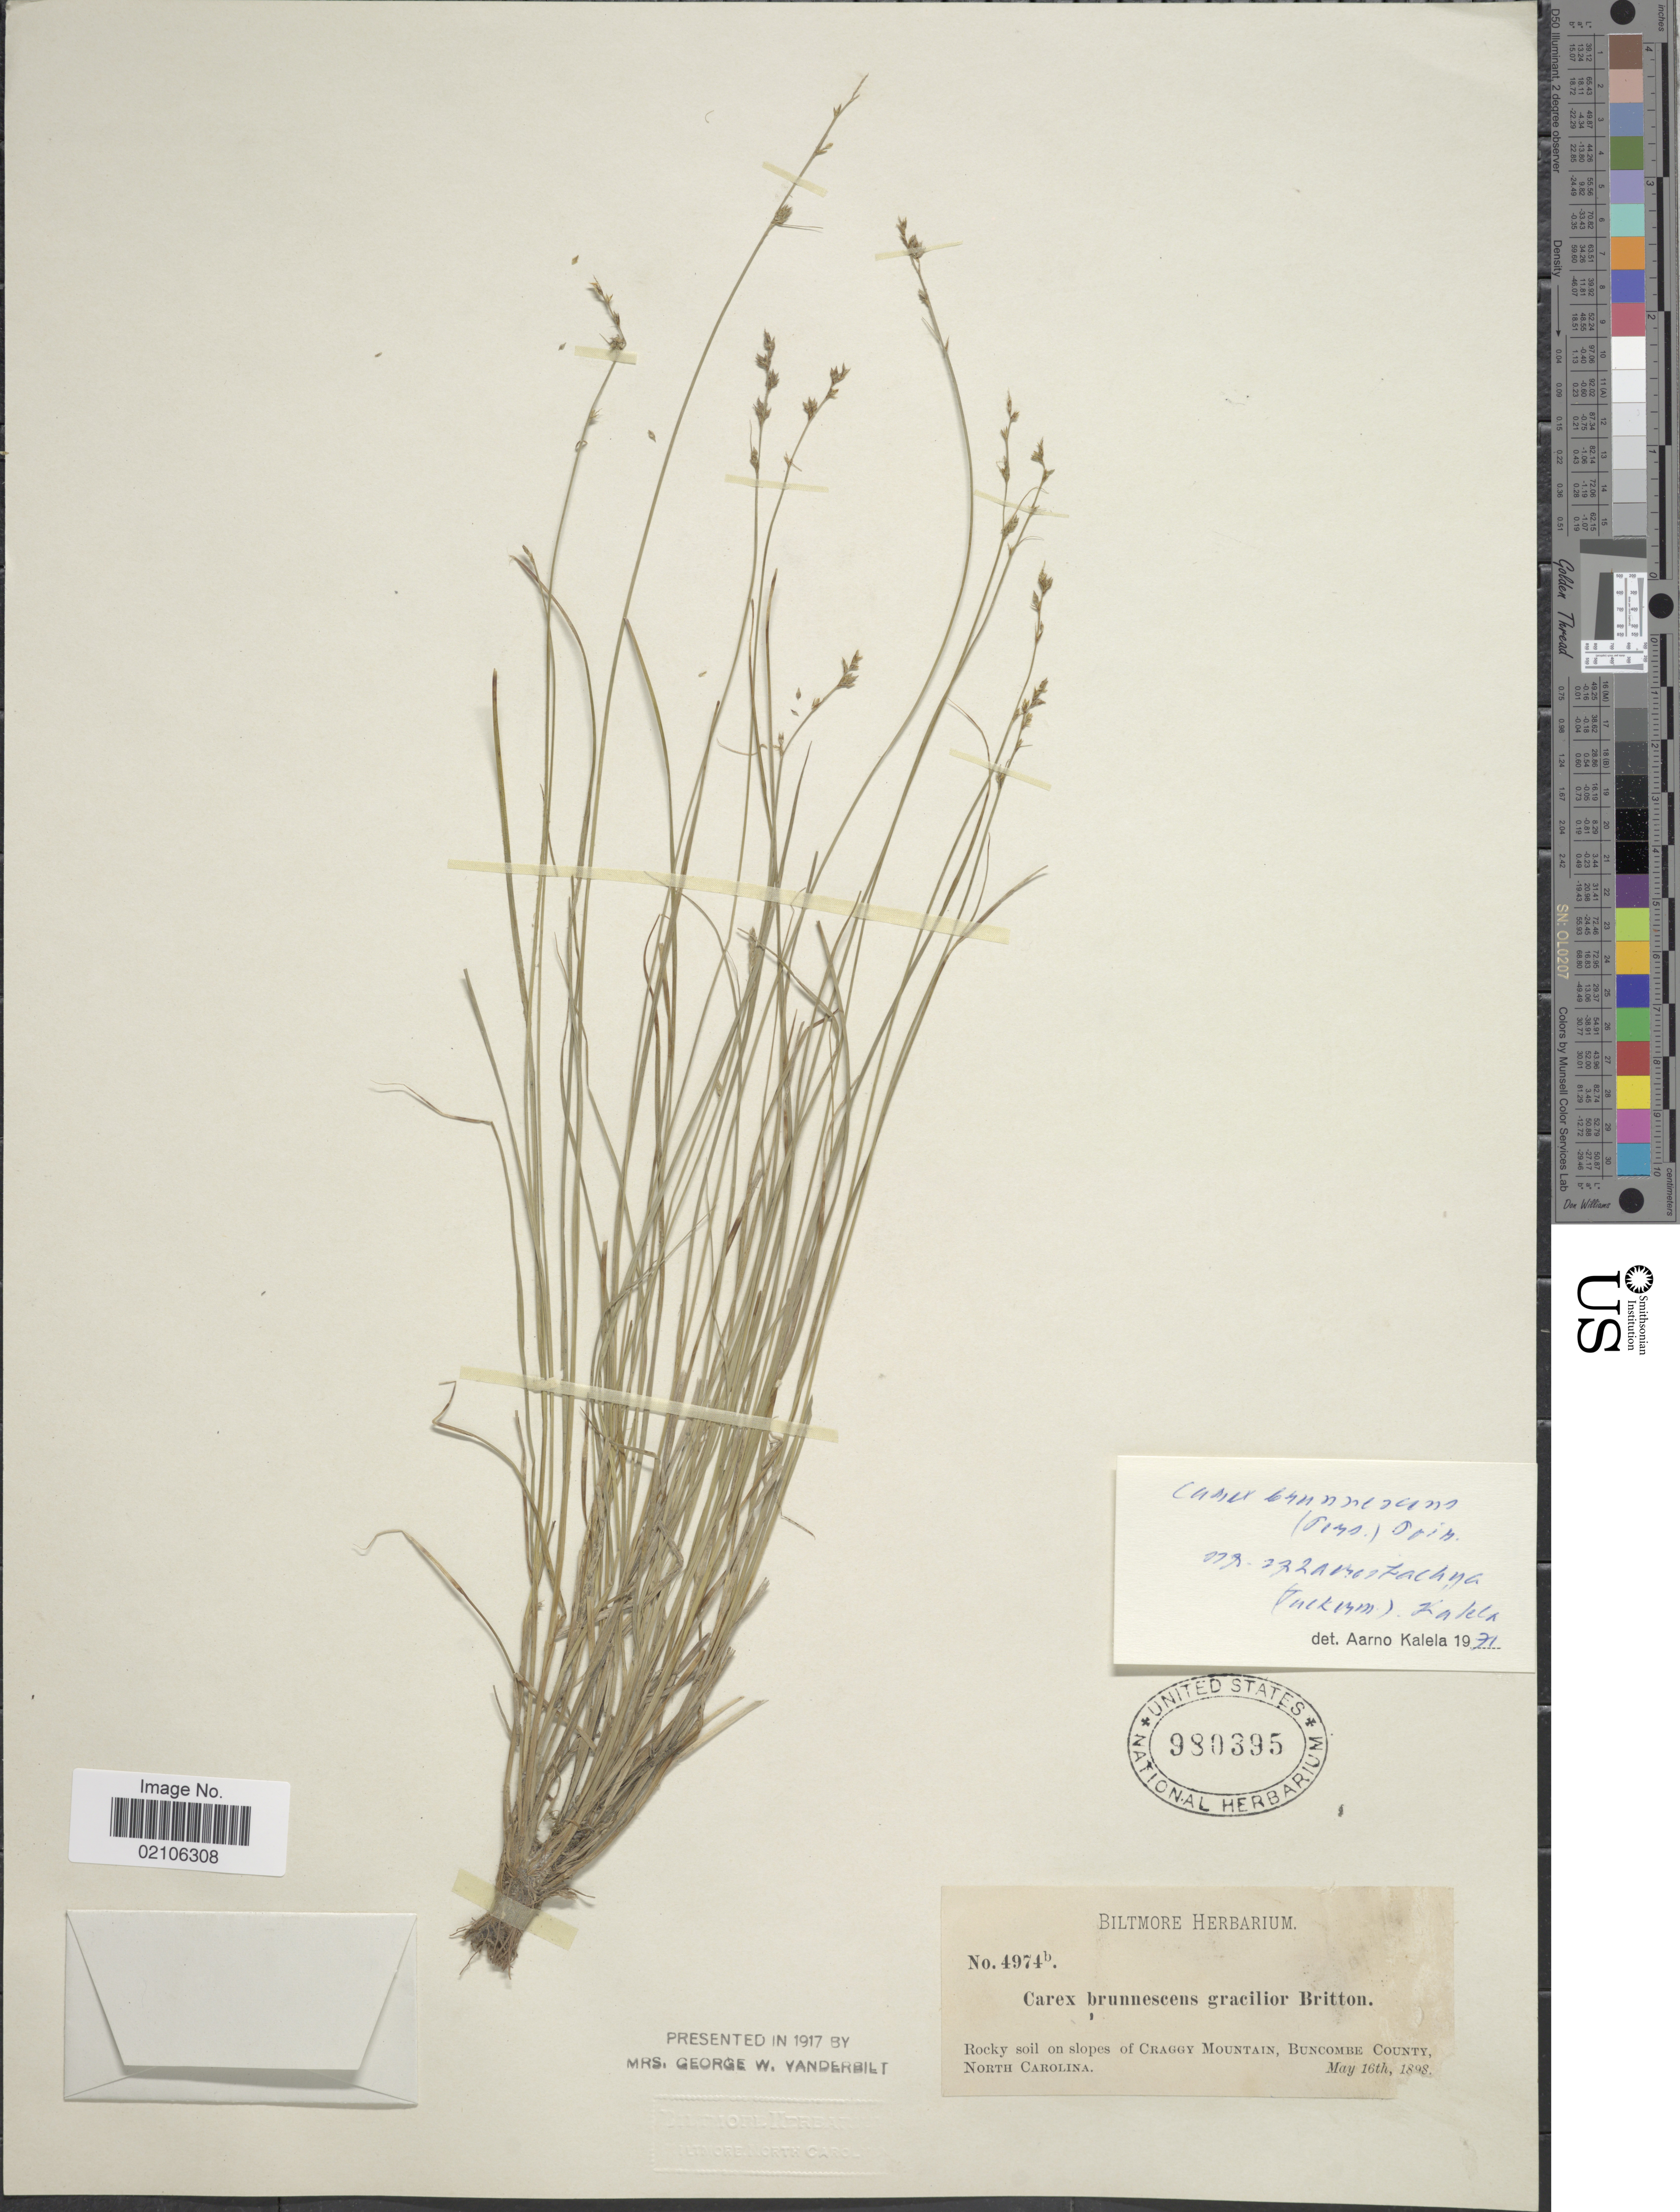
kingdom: Plantae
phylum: Tracheophyta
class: Liliopsida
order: Poales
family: Cyperaceae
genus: Carex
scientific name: Carex brunnescens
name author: (Pers.) Poir.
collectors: ex herb. Biltmore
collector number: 4974b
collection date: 1898-05-16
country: United States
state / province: North Carolina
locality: Rocky soil on slopes of Craggy Mountain, Buncombe County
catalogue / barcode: US 980395